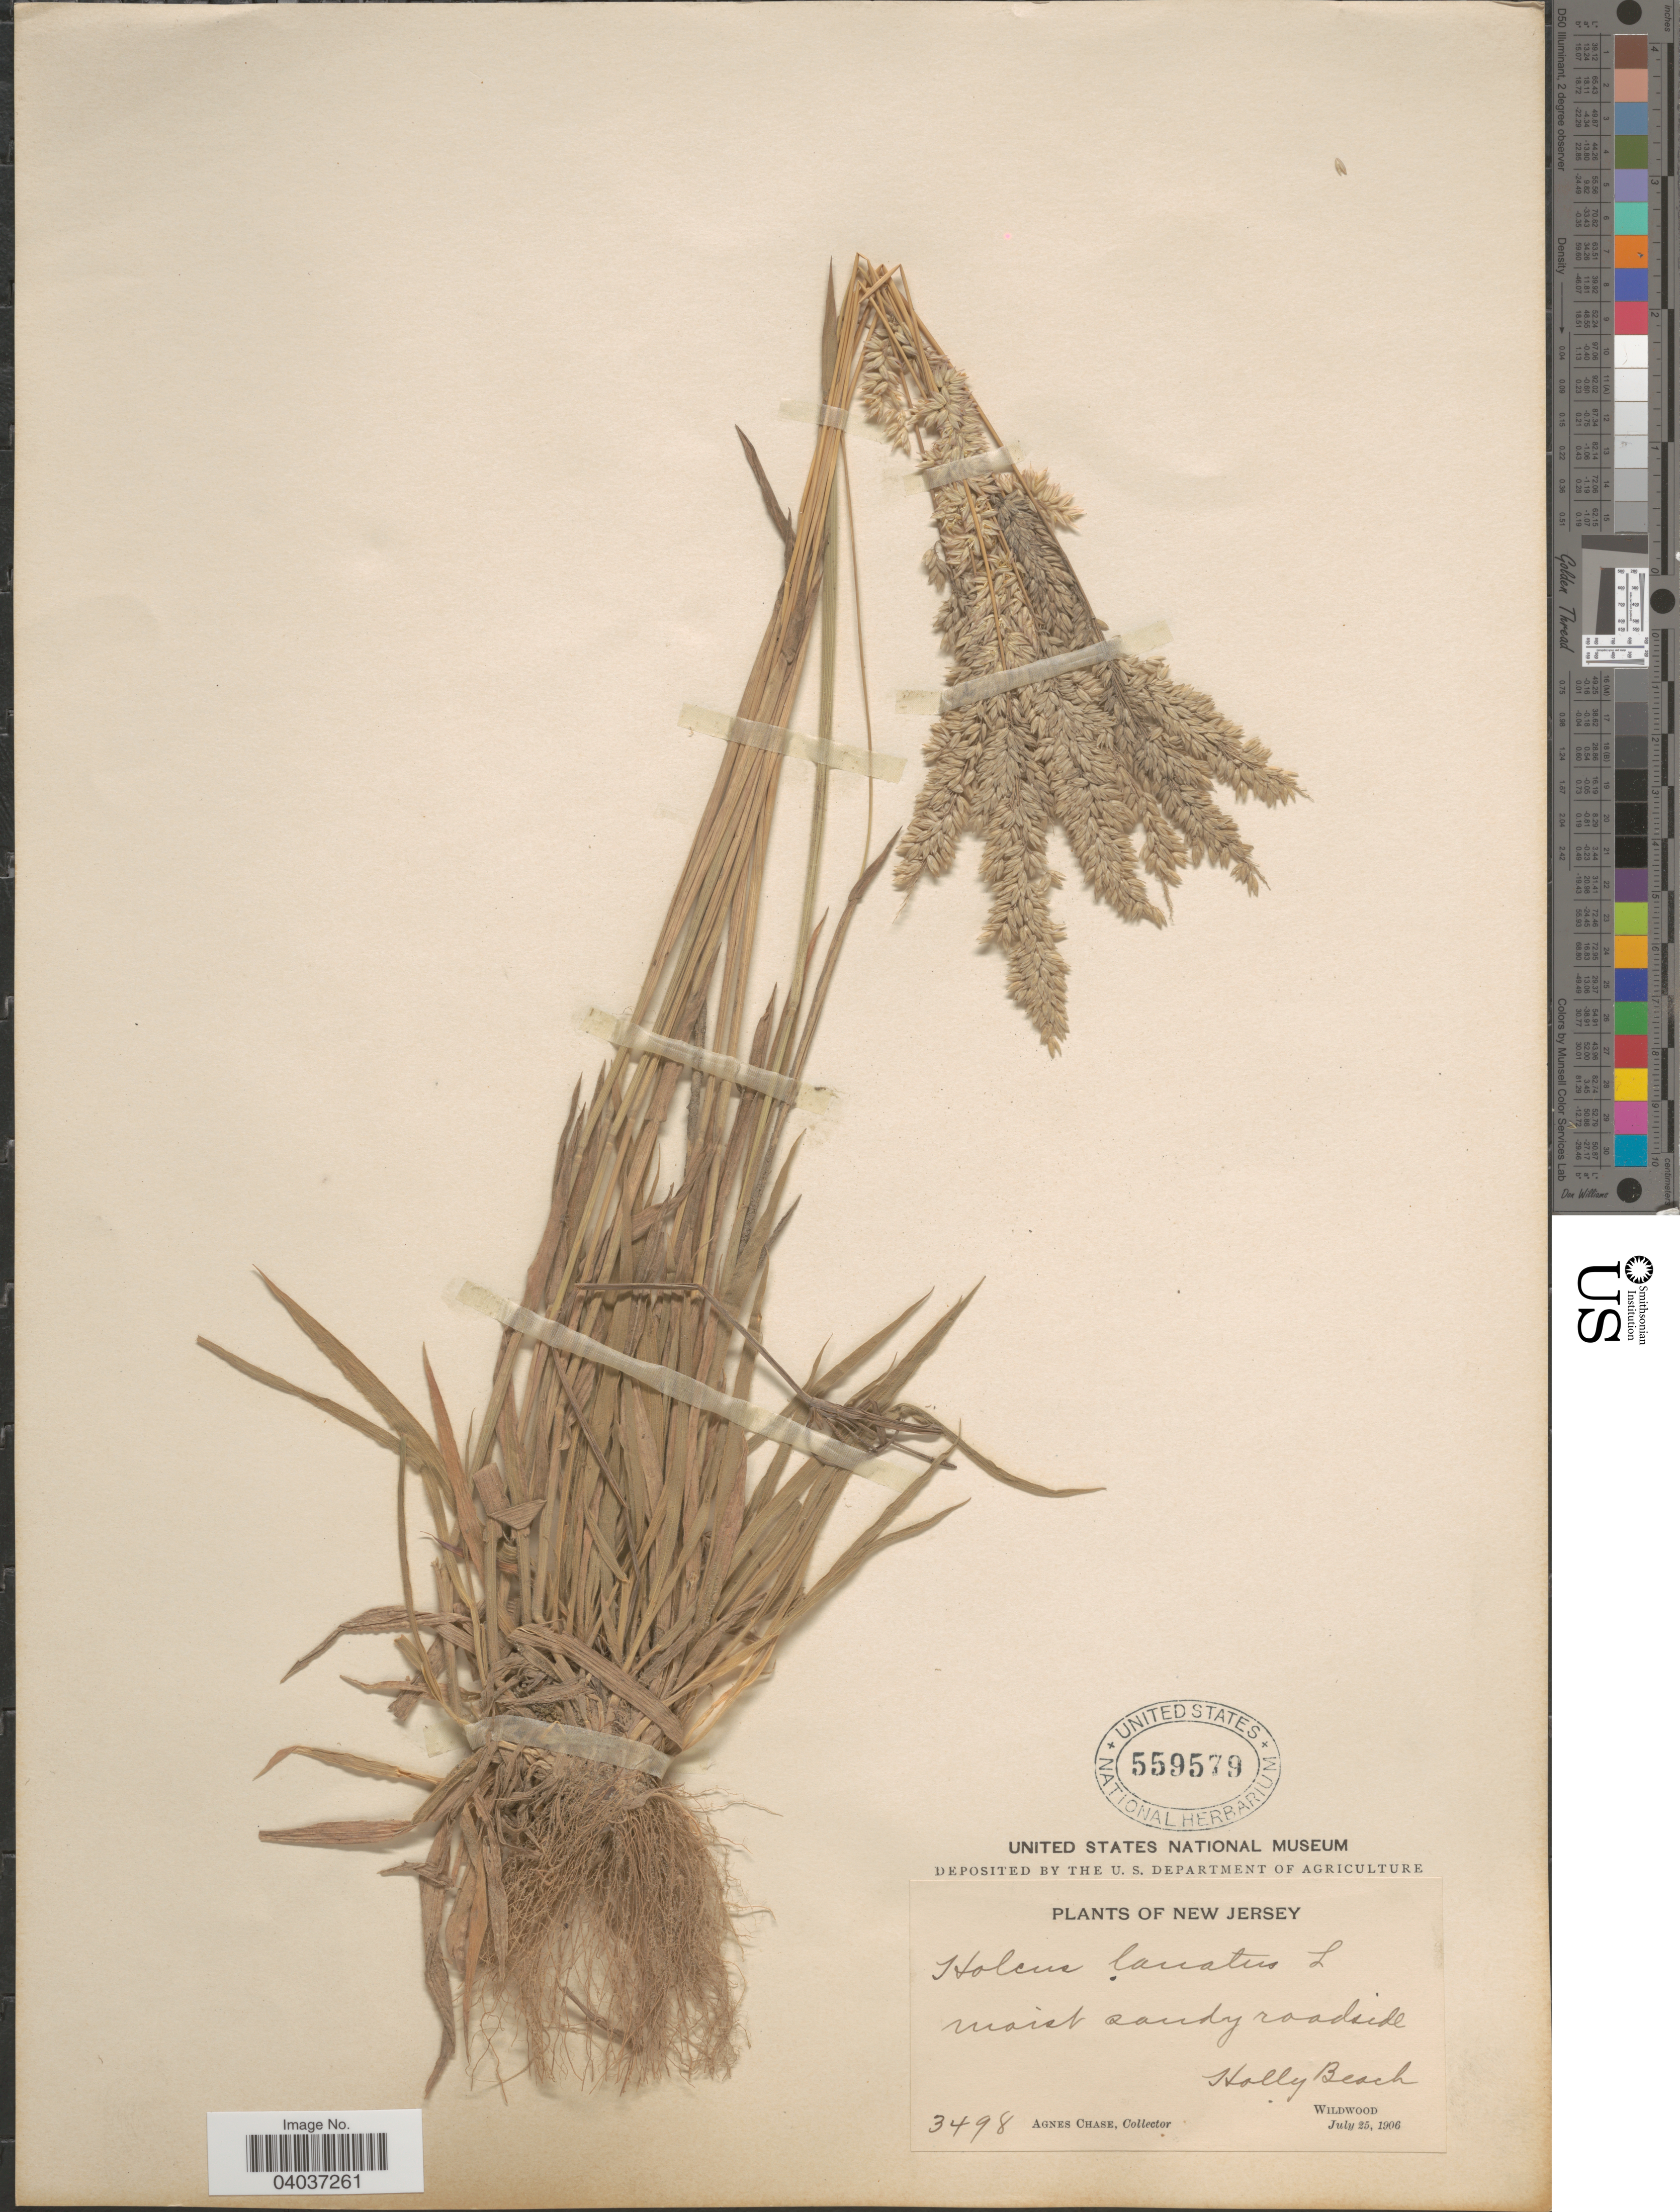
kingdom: Plantae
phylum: Tracheophyta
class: Liliopsida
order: Poales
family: Poaceae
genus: Holcus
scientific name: Holcus lanatus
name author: L.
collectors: A. Chase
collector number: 3498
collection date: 1906-07-25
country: United States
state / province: New Jersey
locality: Holly Beach. Wildwood.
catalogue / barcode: US 559579